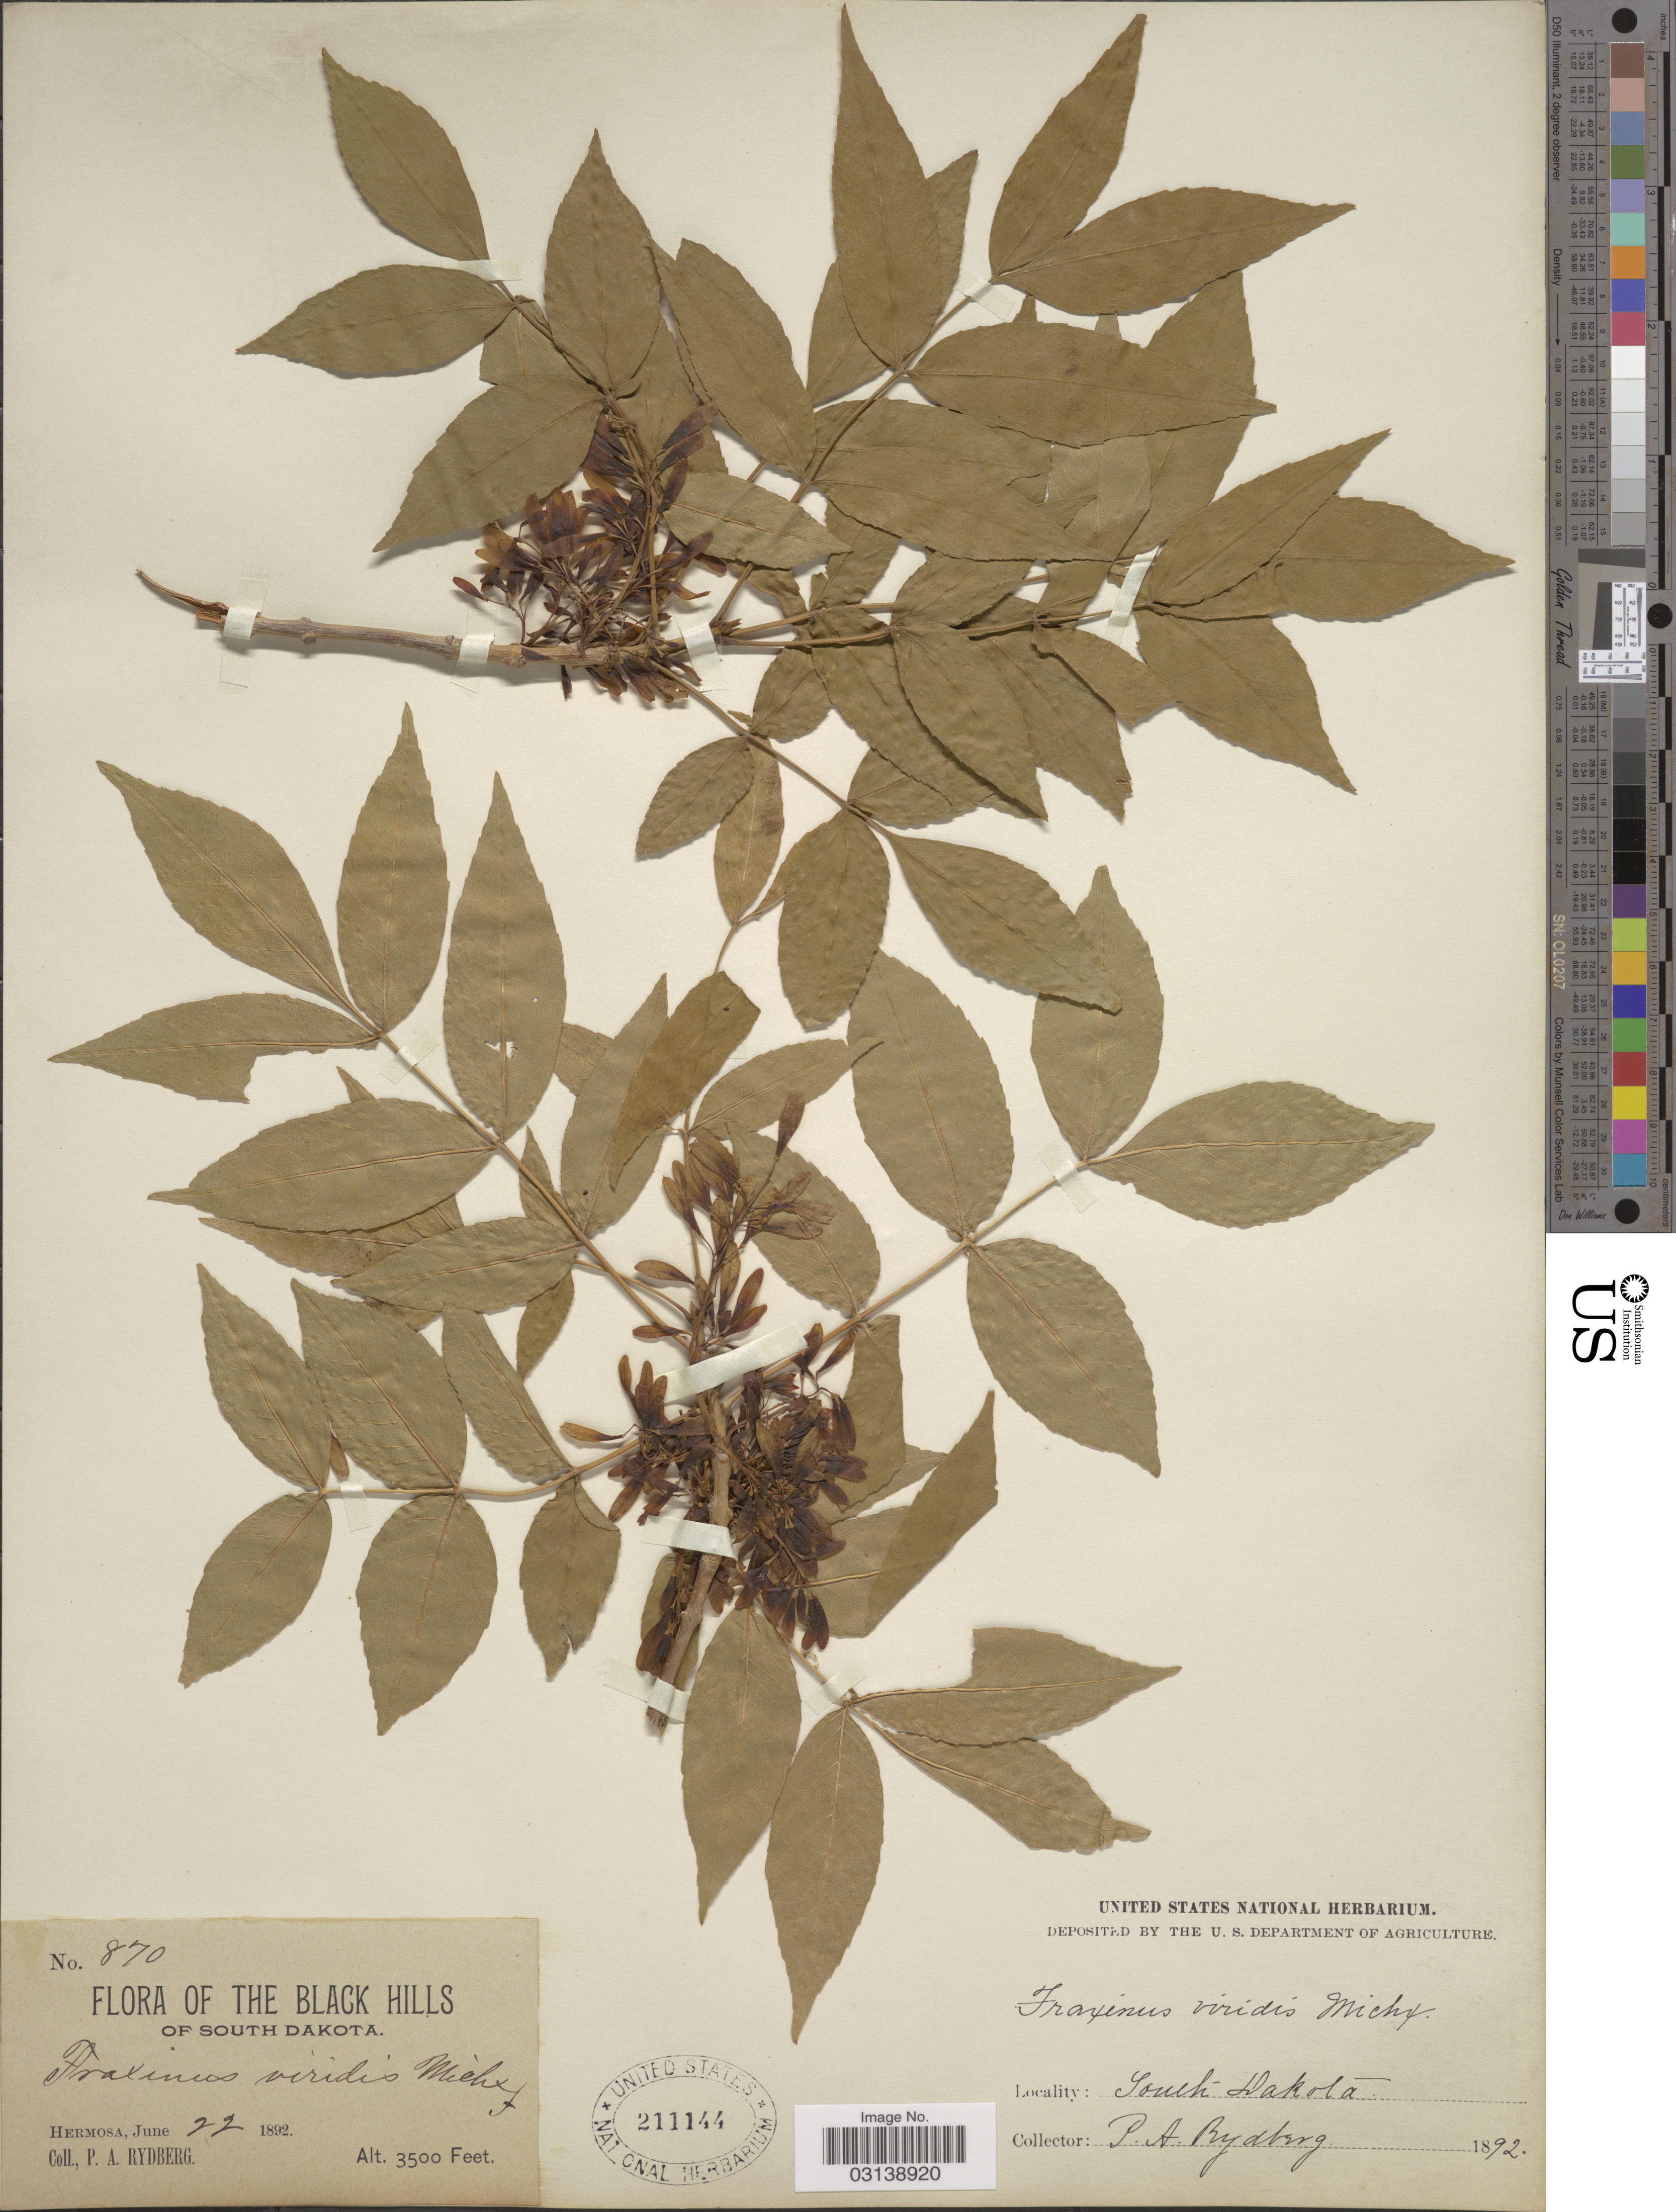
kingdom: Plantae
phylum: Tracheophyta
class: Magnoliopsida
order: Lamiales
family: Oleaceae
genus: Fraxinus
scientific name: Fraxinus pennsylvanica var. campestris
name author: (Britton) F.C. Gates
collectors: P. A. Rydberg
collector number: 870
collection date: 1892-06-22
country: United States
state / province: South Dakota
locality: Black Hills. Hermosa.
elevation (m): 1067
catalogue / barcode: US 211144